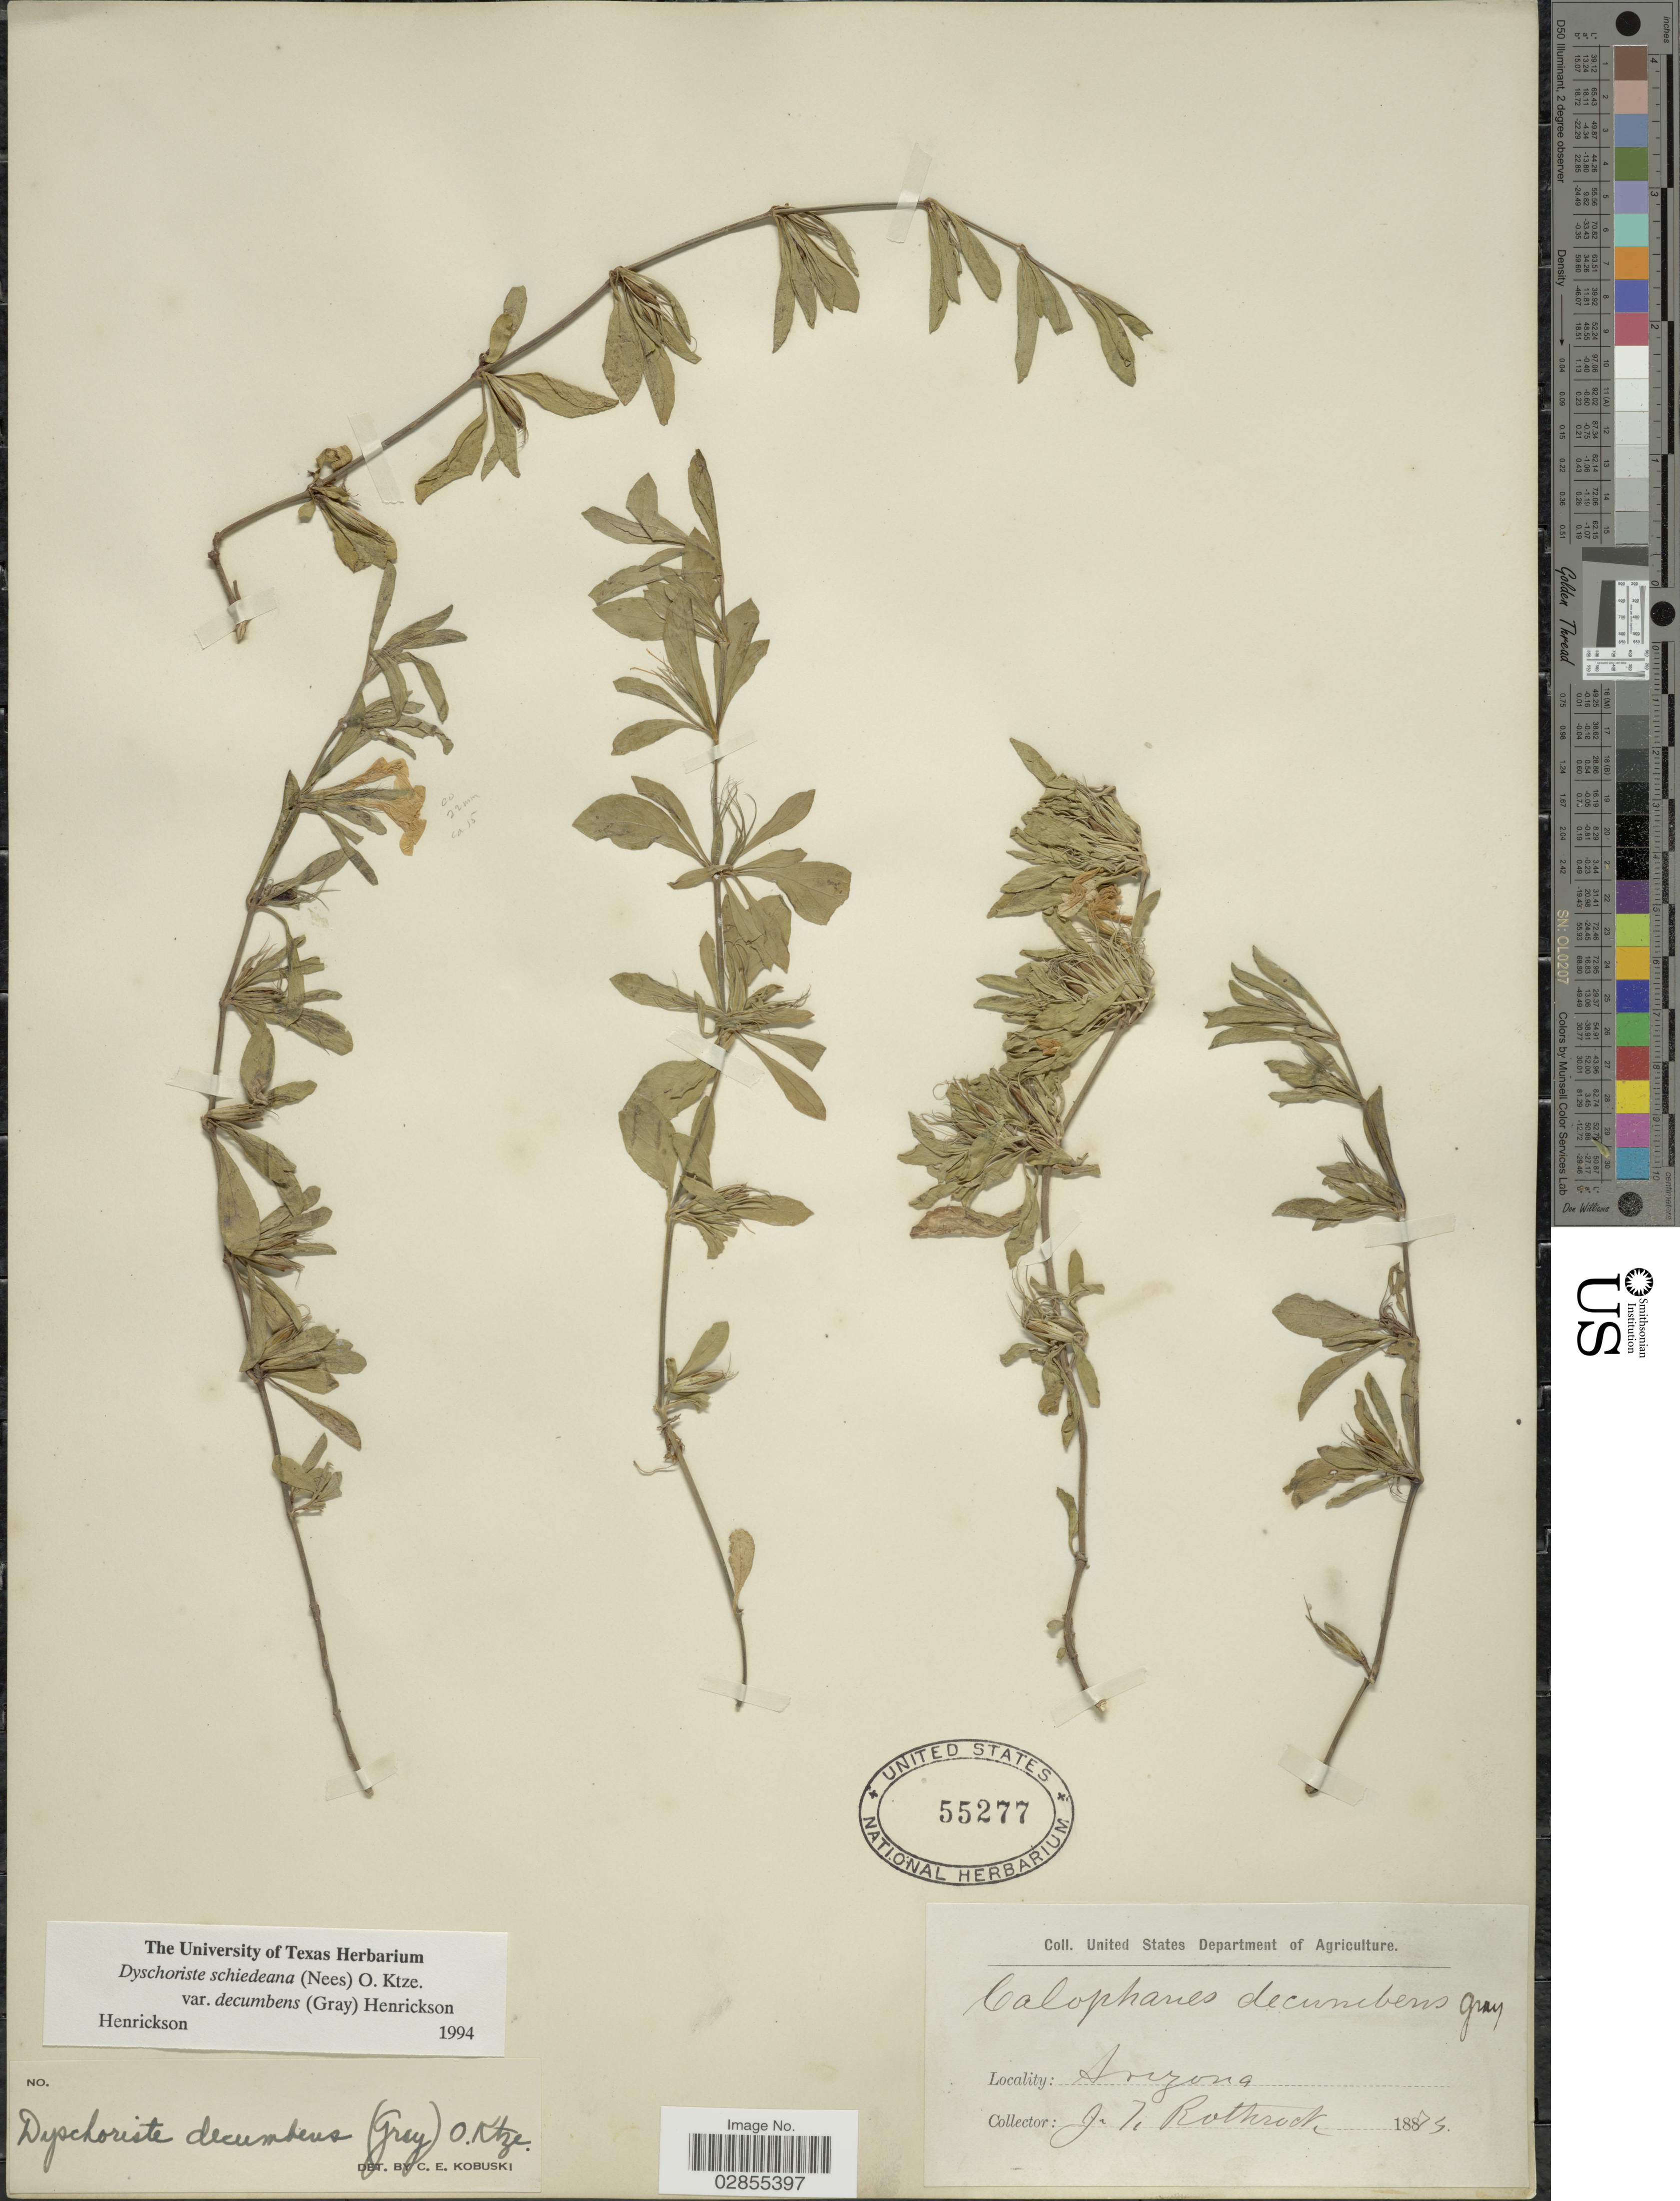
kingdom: Plantae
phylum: Tracheophyta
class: Magnoliopsida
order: Lamiales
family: Acanthaceae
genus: Dyschoriste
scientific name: Dyschoriste schiedeana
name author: (Nees) Kuntze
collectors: J. T. Rothrock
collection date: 1874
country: United States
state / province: Arizona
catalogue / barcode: US 55277